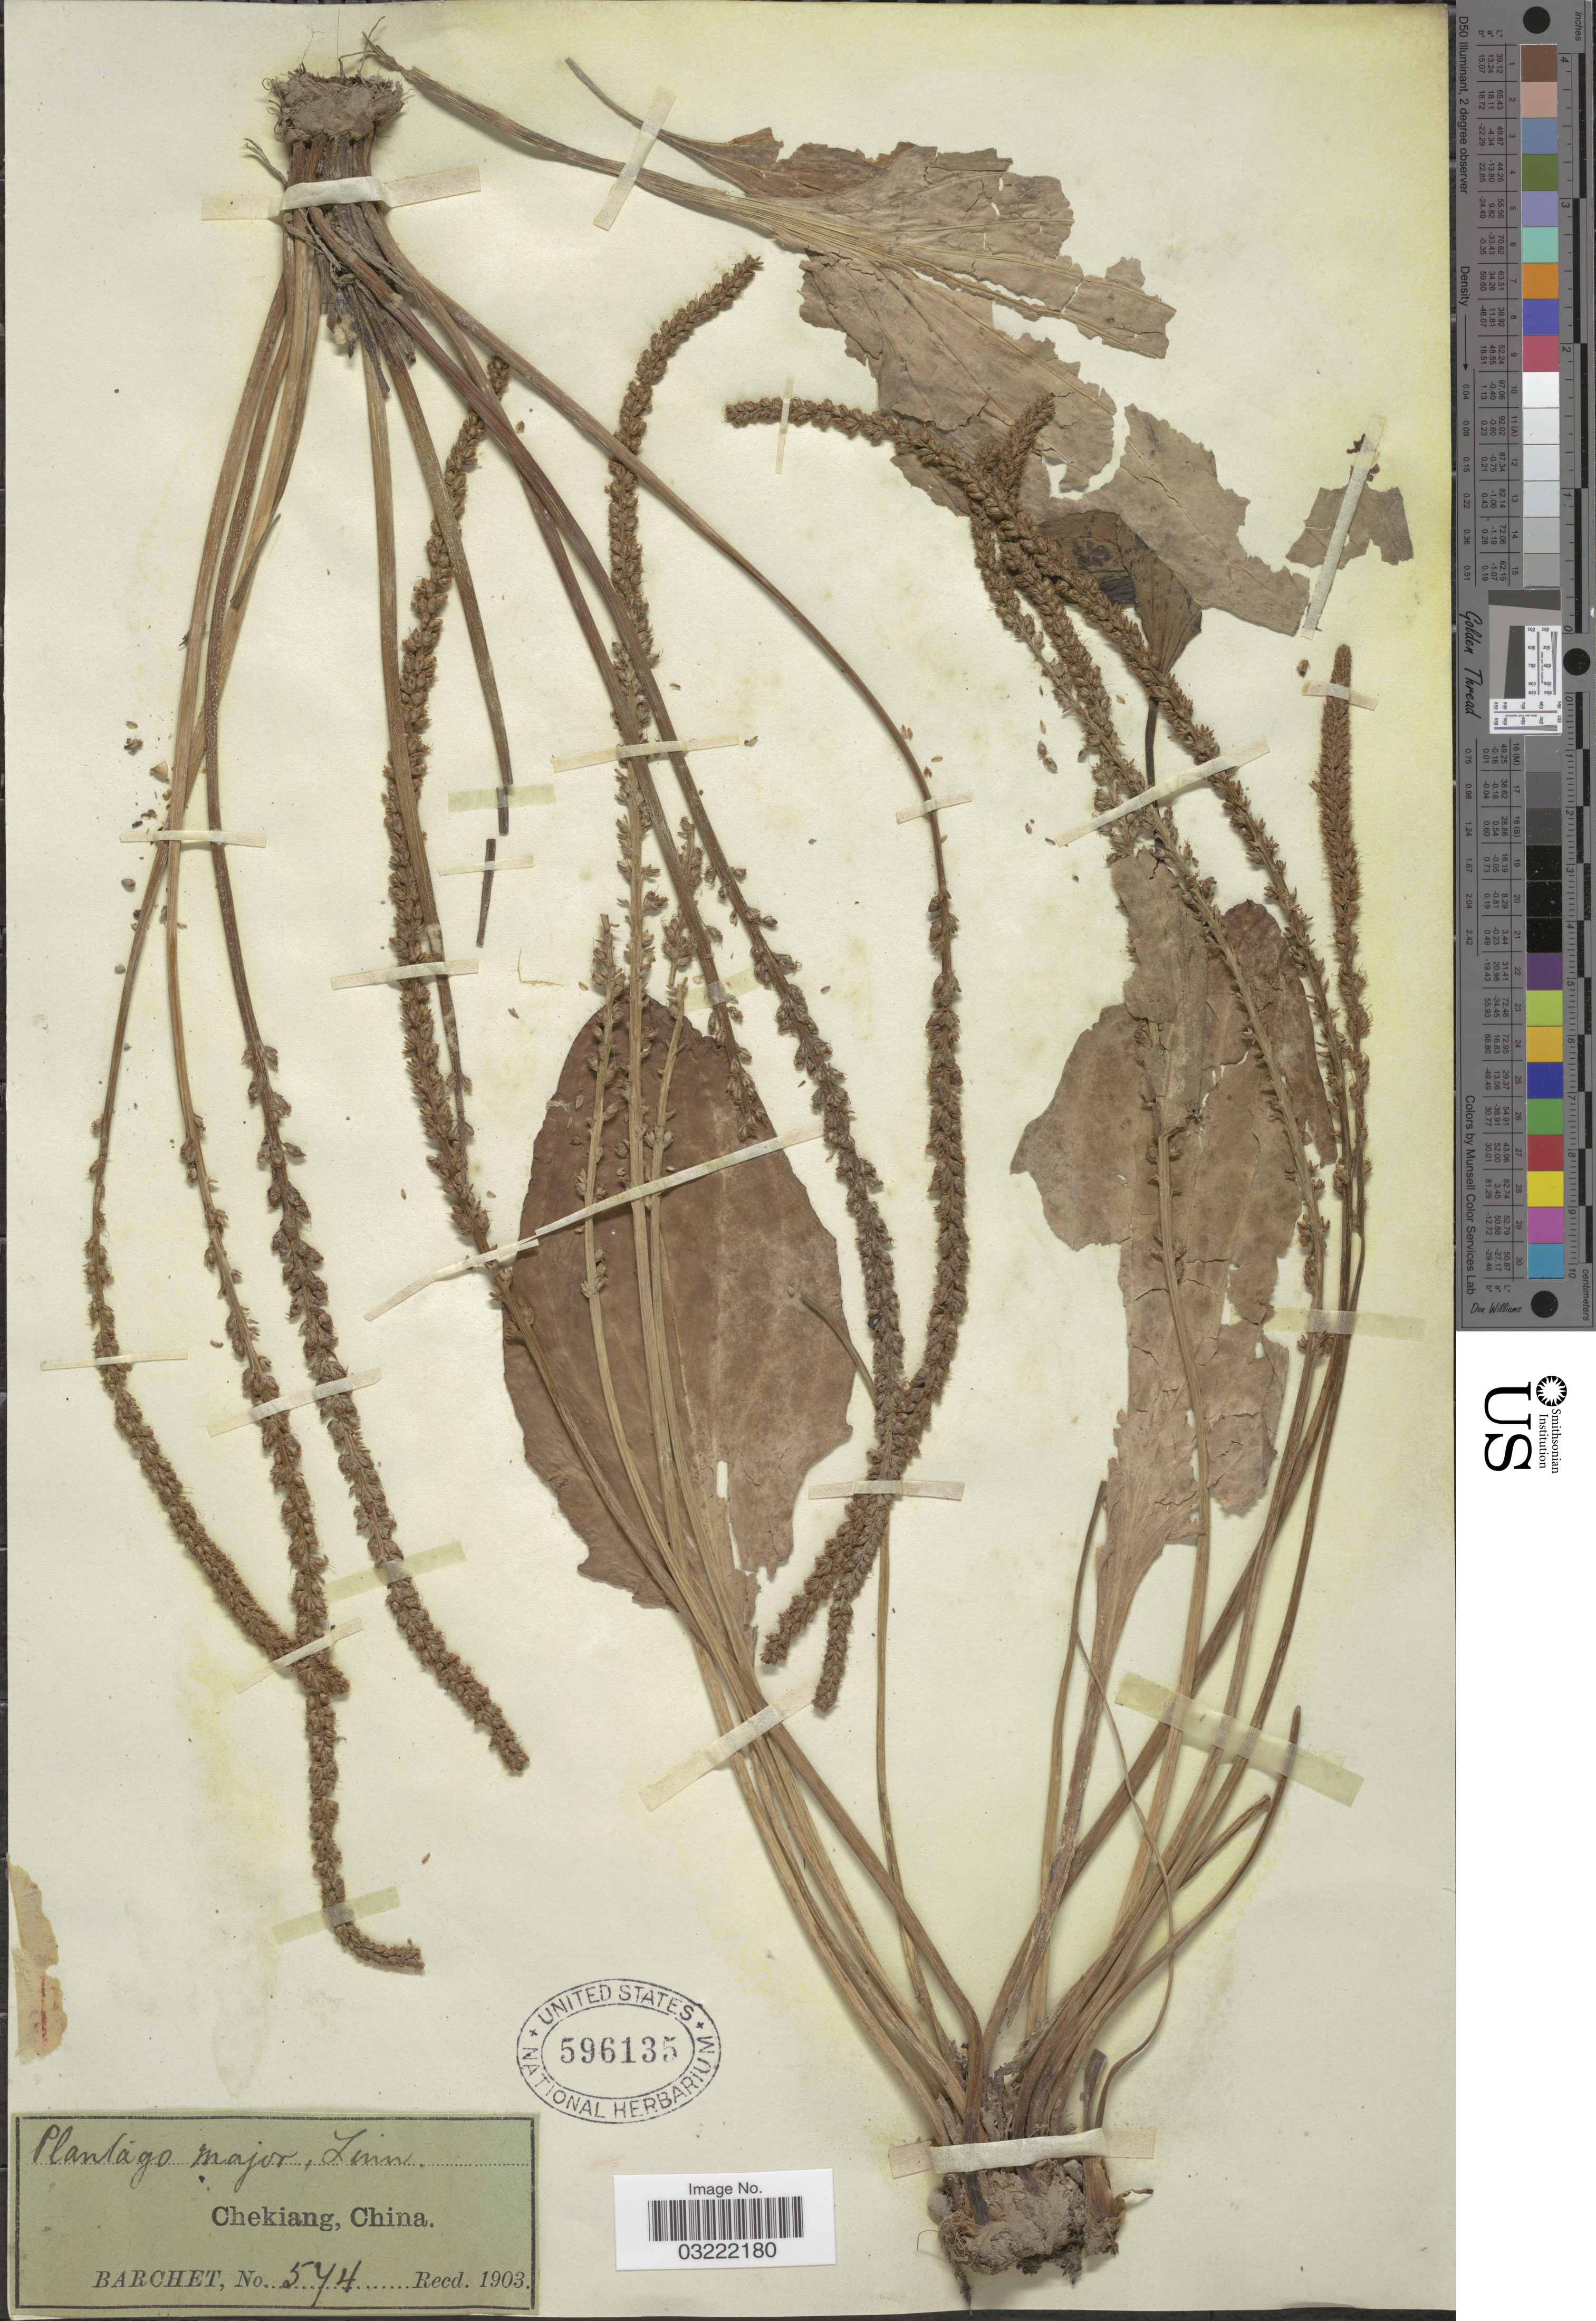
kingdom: Plantae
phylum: Tracheophyta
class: Magnoliopsida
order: Lamiales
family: Plantaginaceae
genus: Plantago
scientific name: Plantago major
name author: L.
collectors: Barchet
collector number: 574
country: China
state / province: Zhejiang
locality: Chekiang.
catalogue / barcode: US 596135